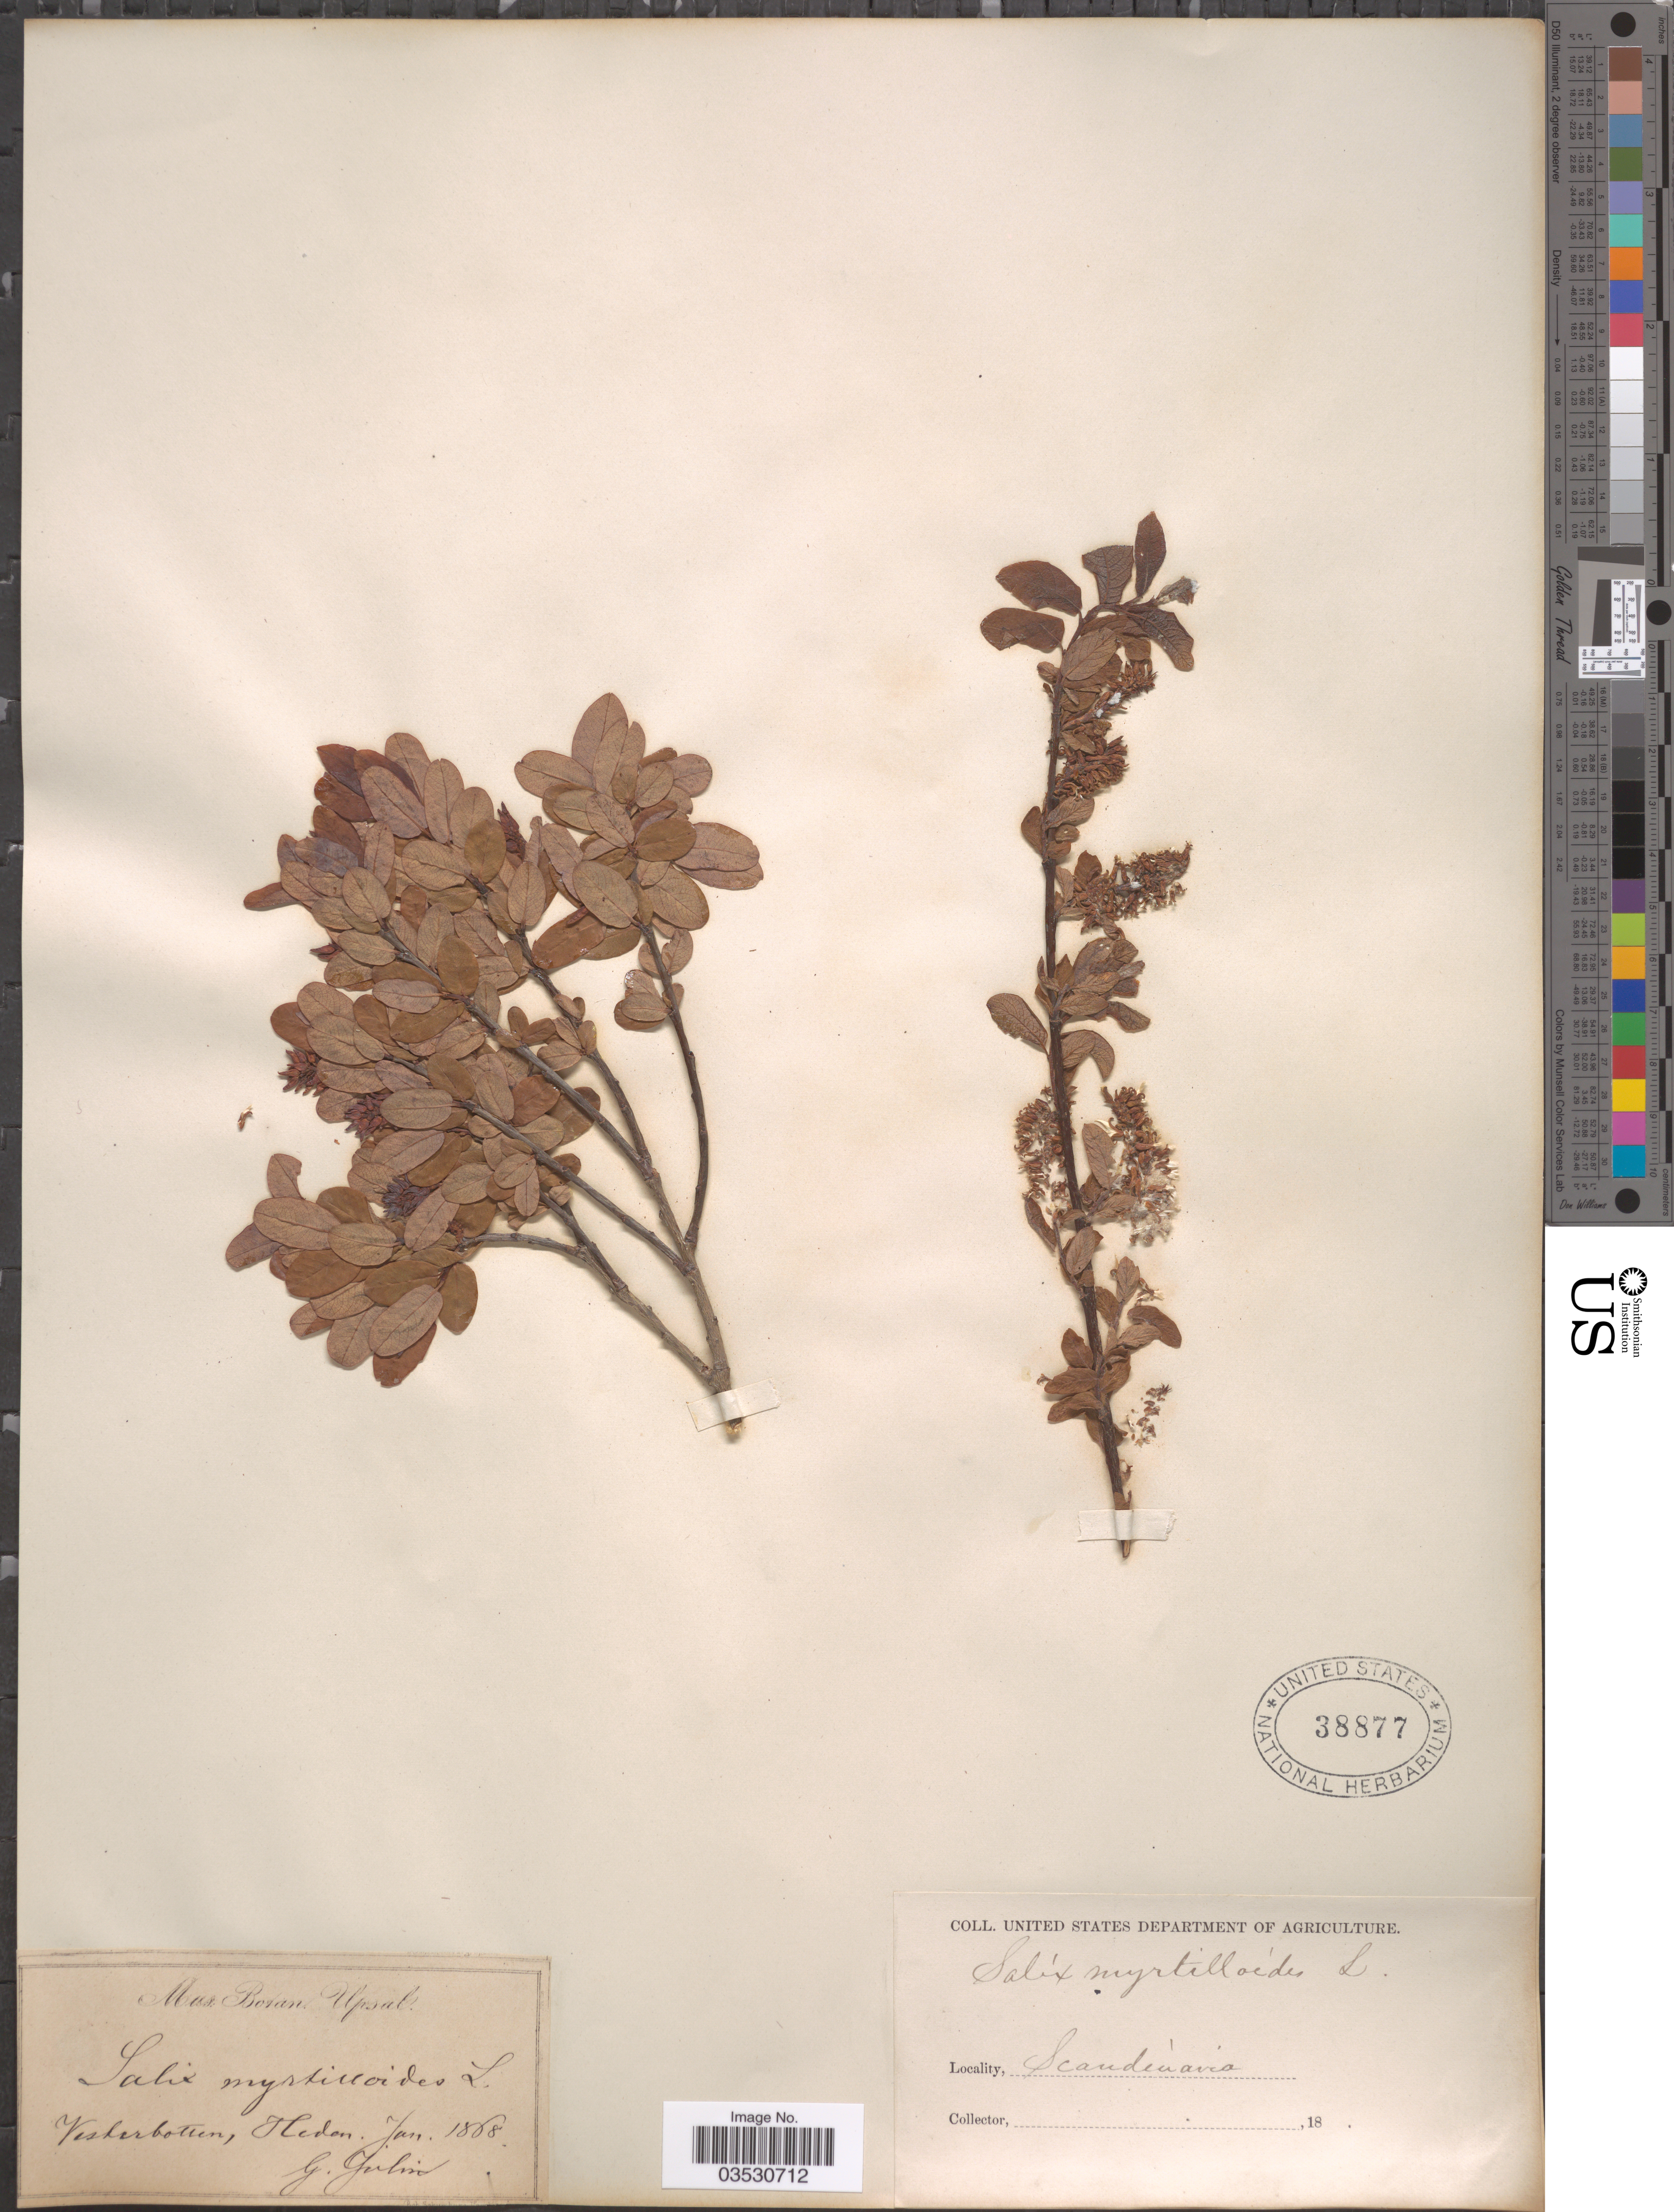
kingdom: Plantae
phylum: Tracheophyta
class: Magnoliopsida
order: Malpighiales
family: Salicaceae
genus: Salix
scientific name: Salix myrtilloides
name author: L.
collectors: G. Julin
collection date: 1868-01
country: Sweden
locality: Scandinavia. Vesterbotten, Heden.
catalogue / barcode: US 38877